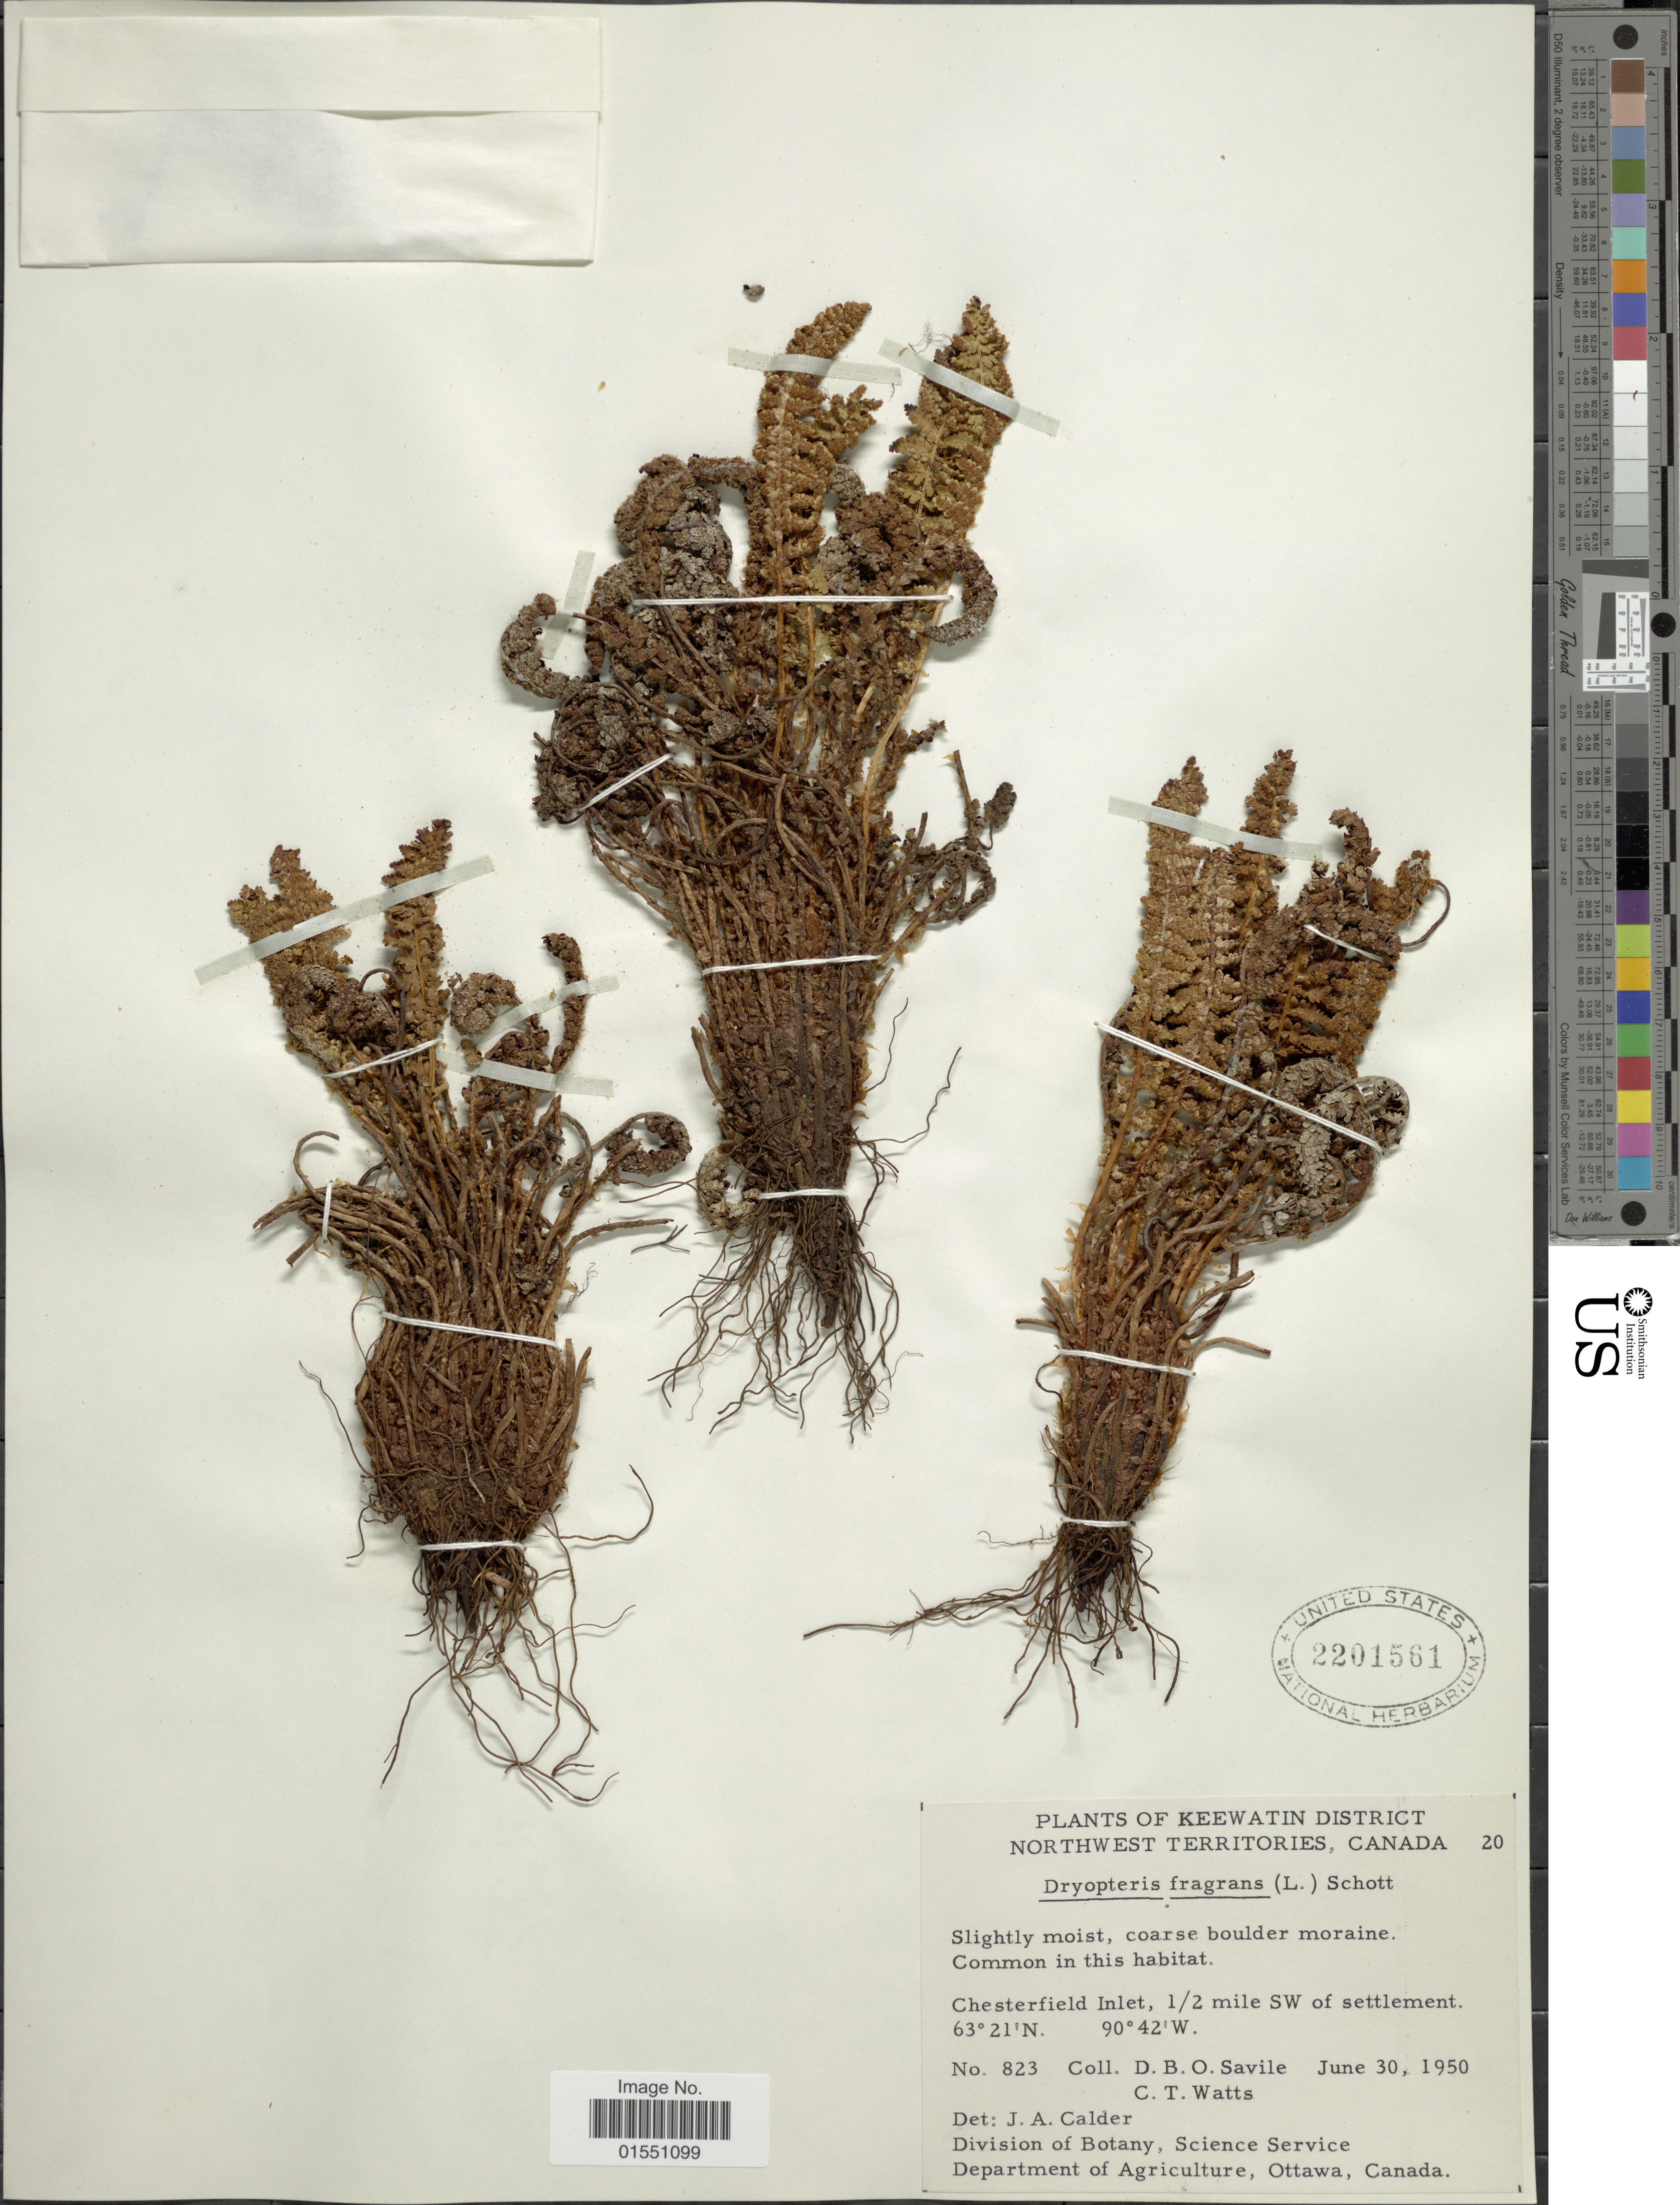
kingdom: Plantae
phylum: Tracheophyta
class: Polypodiopsida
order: Polypodiales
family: Dryopteridaceae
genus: Dryopteris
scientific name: Dryopteris fragrans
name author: (L.) Schott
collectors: D. Savile & C. Watts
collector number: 823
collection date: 1950-06-30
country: Canada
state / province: Northwest Territories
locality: Keewatin District. Chesterfield Inlet, 1/2 mile SW of settlement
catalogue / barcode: US 2201561